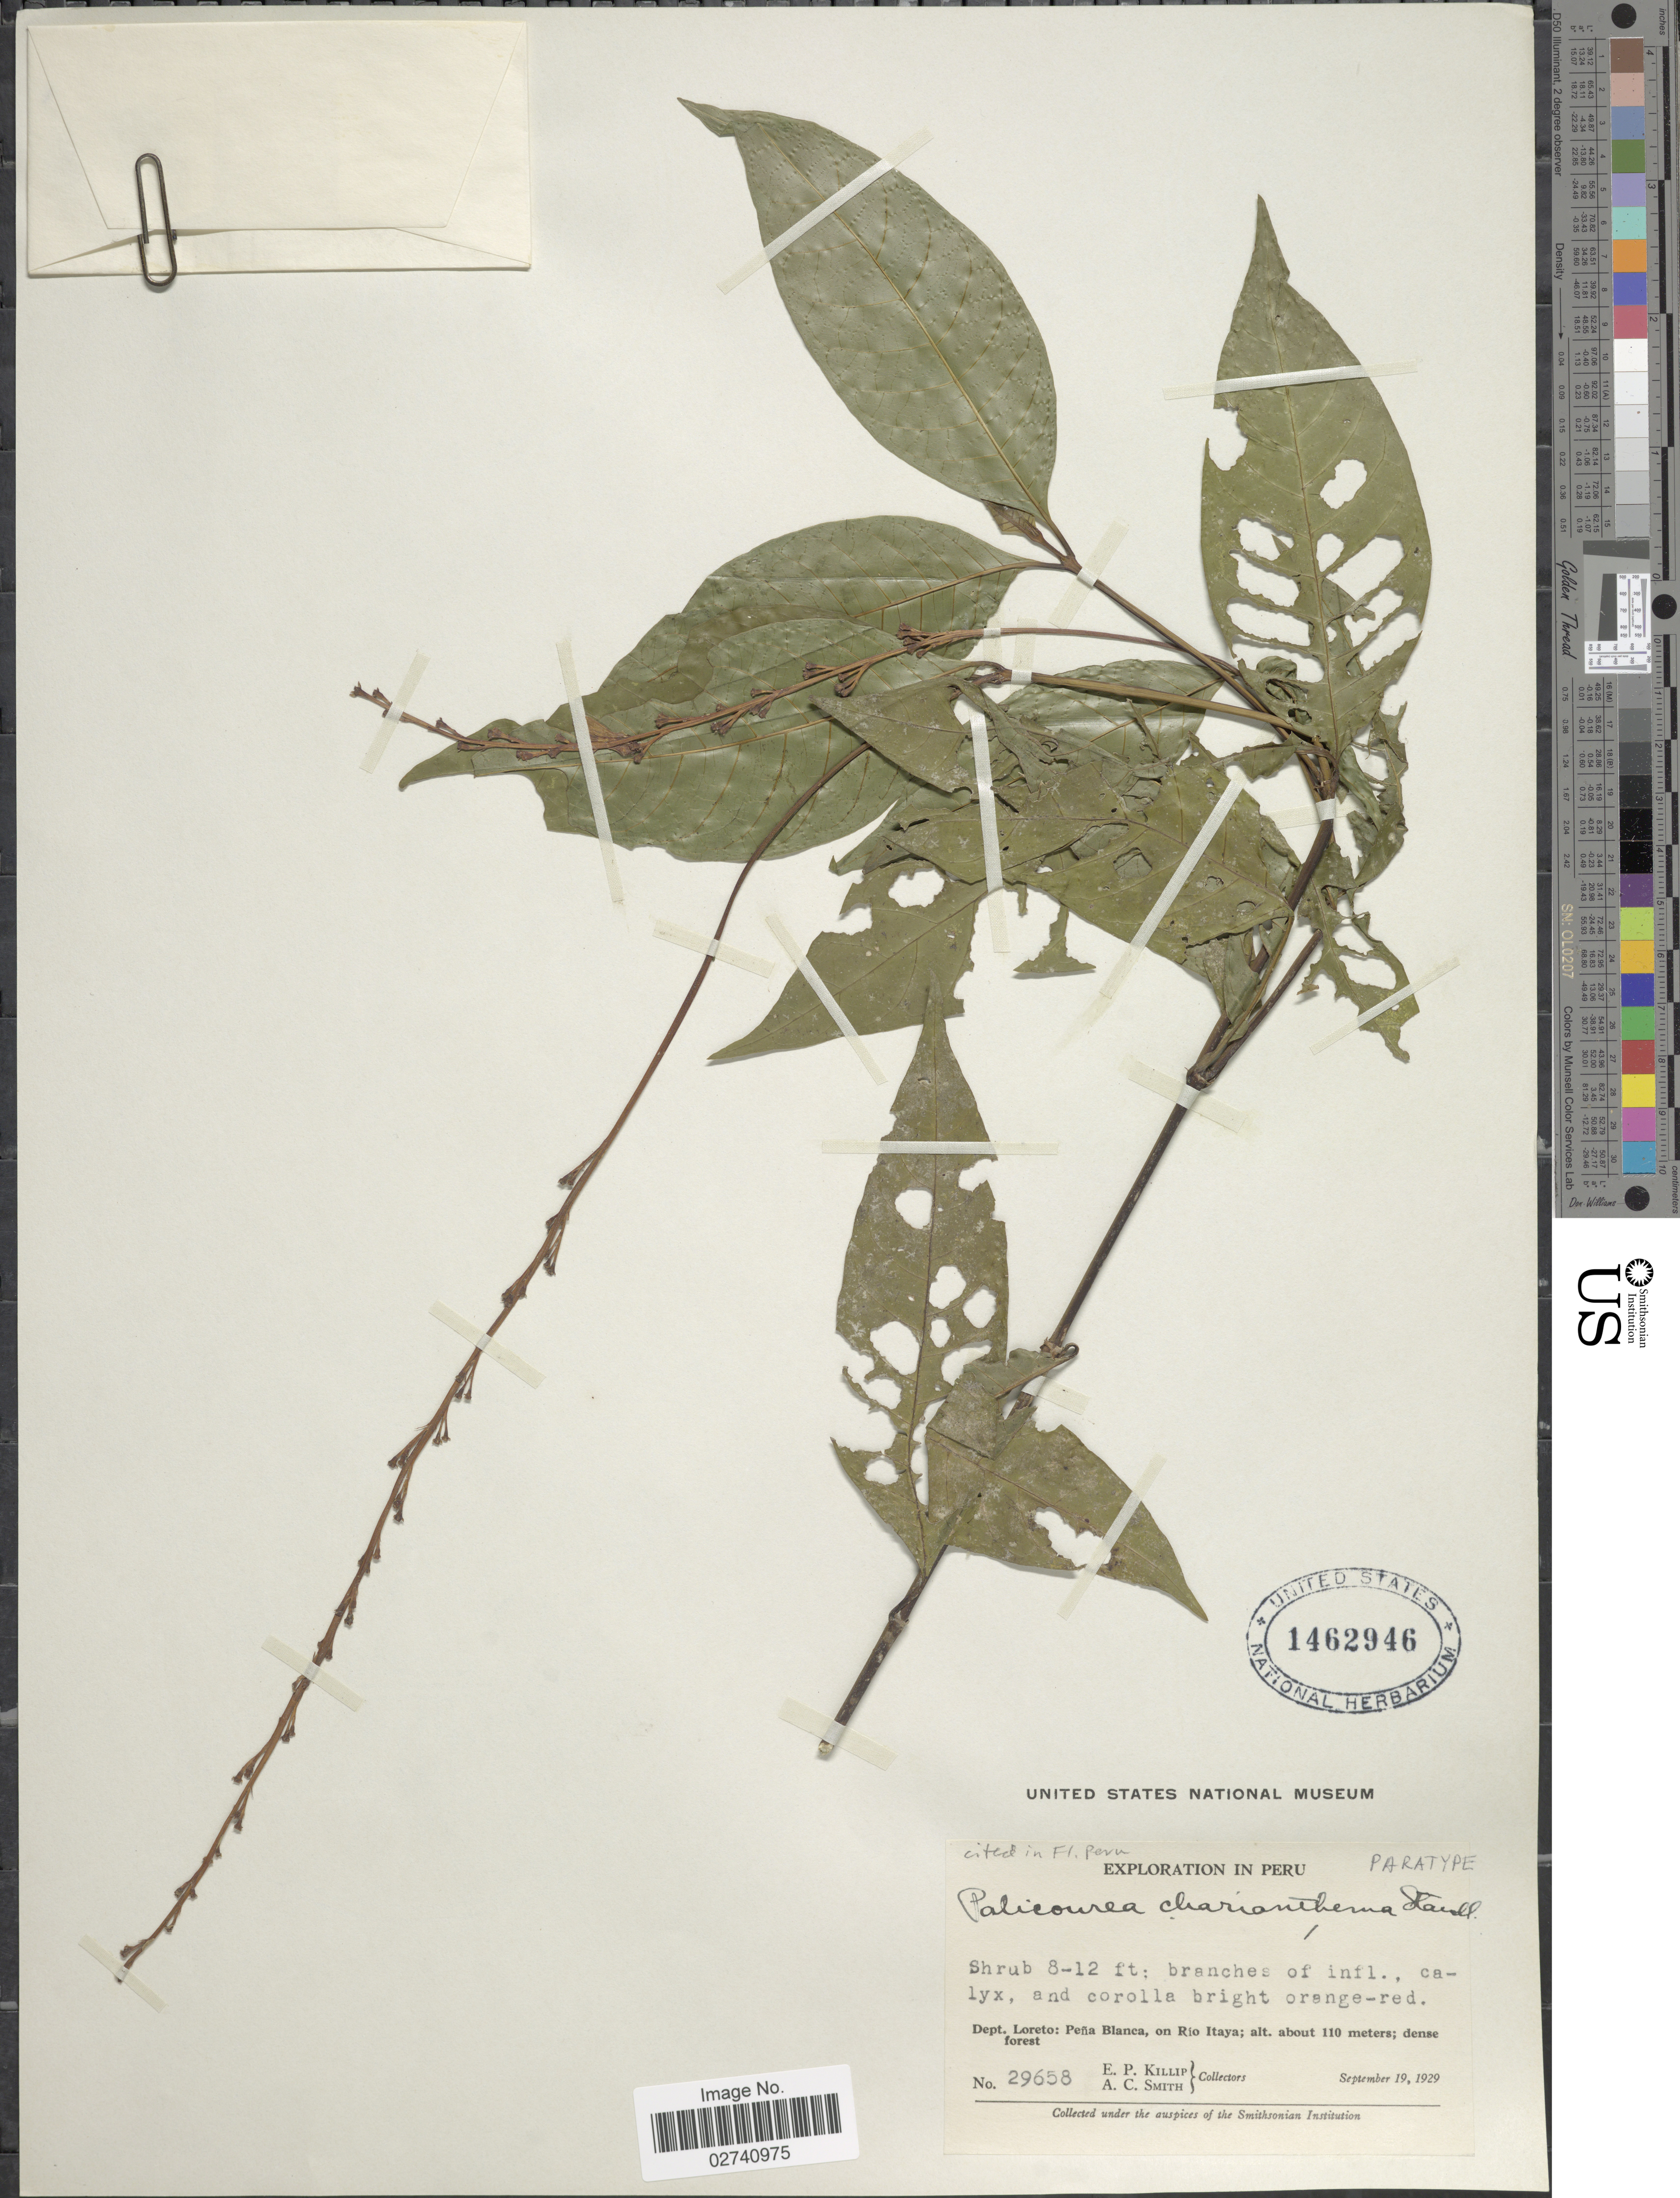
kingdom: Plantae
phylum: Tracheophyta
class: Magnoliopsida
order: Gentianales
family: Rubiaceae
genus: Palicourea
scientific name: Palicourea charianthema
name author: Standl.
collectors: E. P. Killip & A. C. Smith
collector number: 29658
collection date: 1929-09-19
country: Peru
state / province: Loreto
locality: Pena Blanca, on Rio Itaya; dense forest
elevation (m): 110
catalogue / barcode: US 1462946